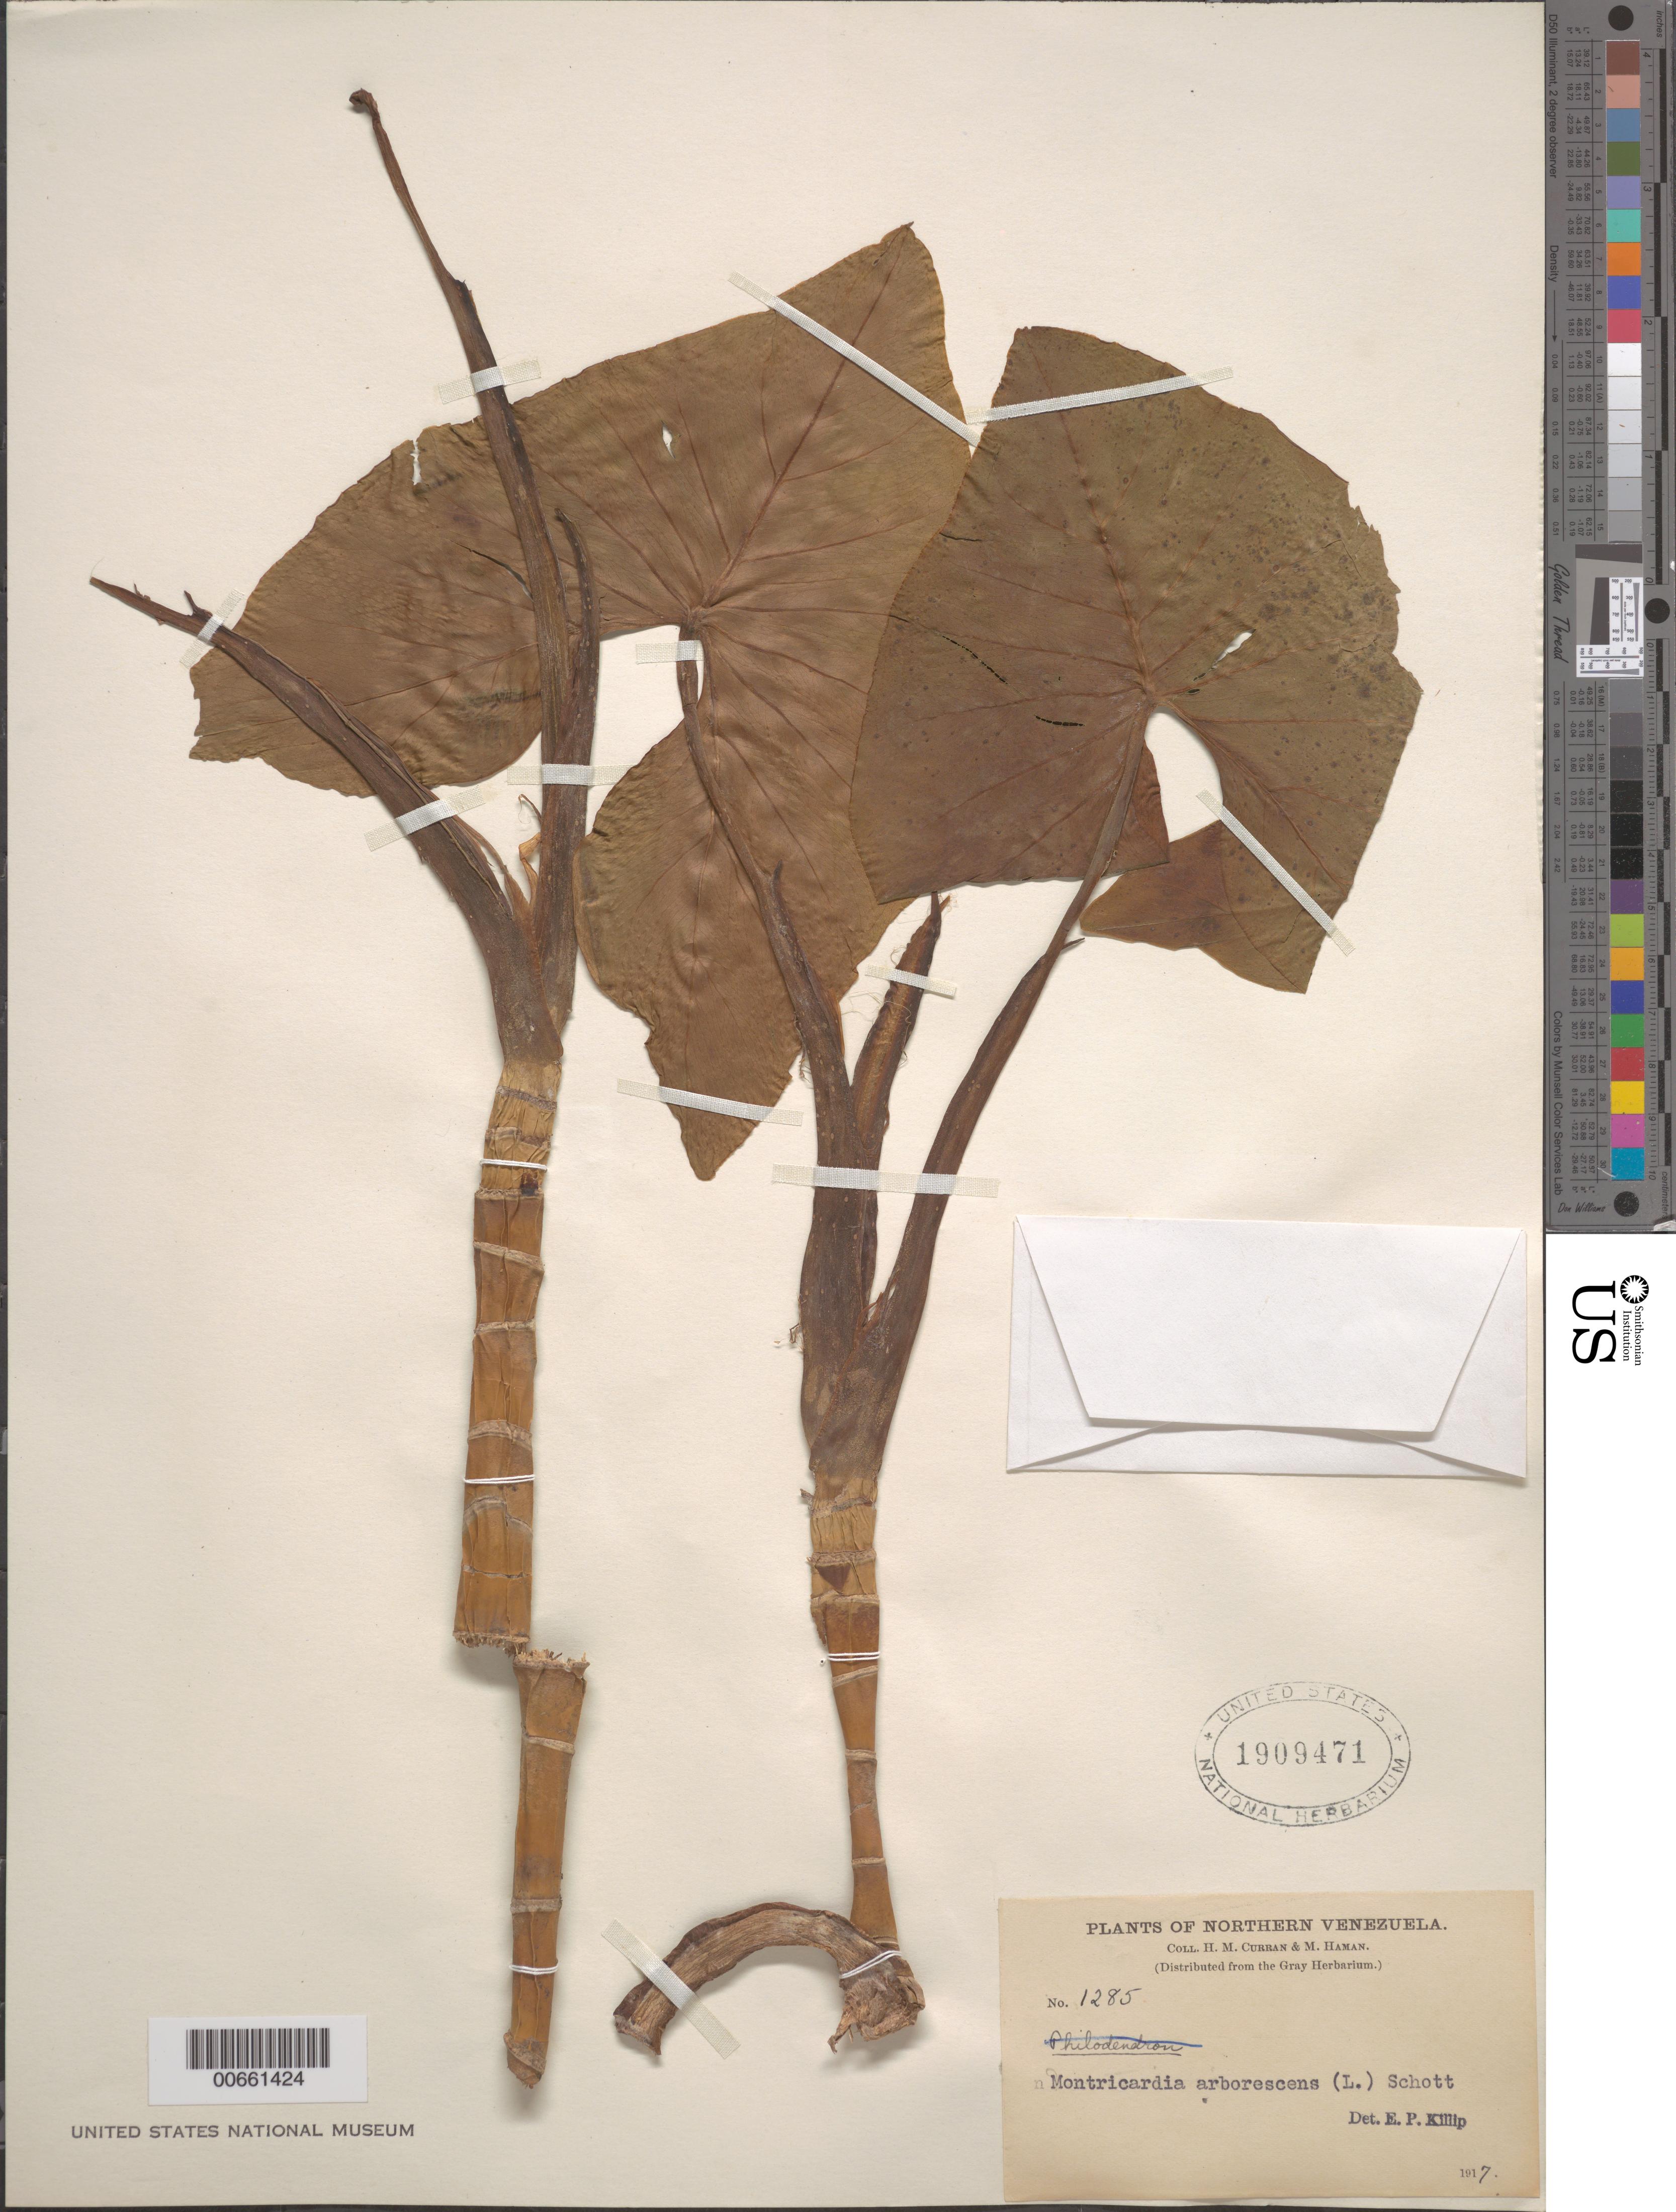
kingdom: Plantae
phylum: Tracheophyta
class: Liliopsida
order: Alismatales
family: Araceae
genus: Montrichardia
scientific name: Montrichardia arborescens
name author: (L.) Schott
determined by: Killip, Ellsworth P.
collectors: H. M. Curran & M. Haman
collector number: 1285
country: Venezuela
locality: Northern Venezuela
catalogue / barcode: US 1909471